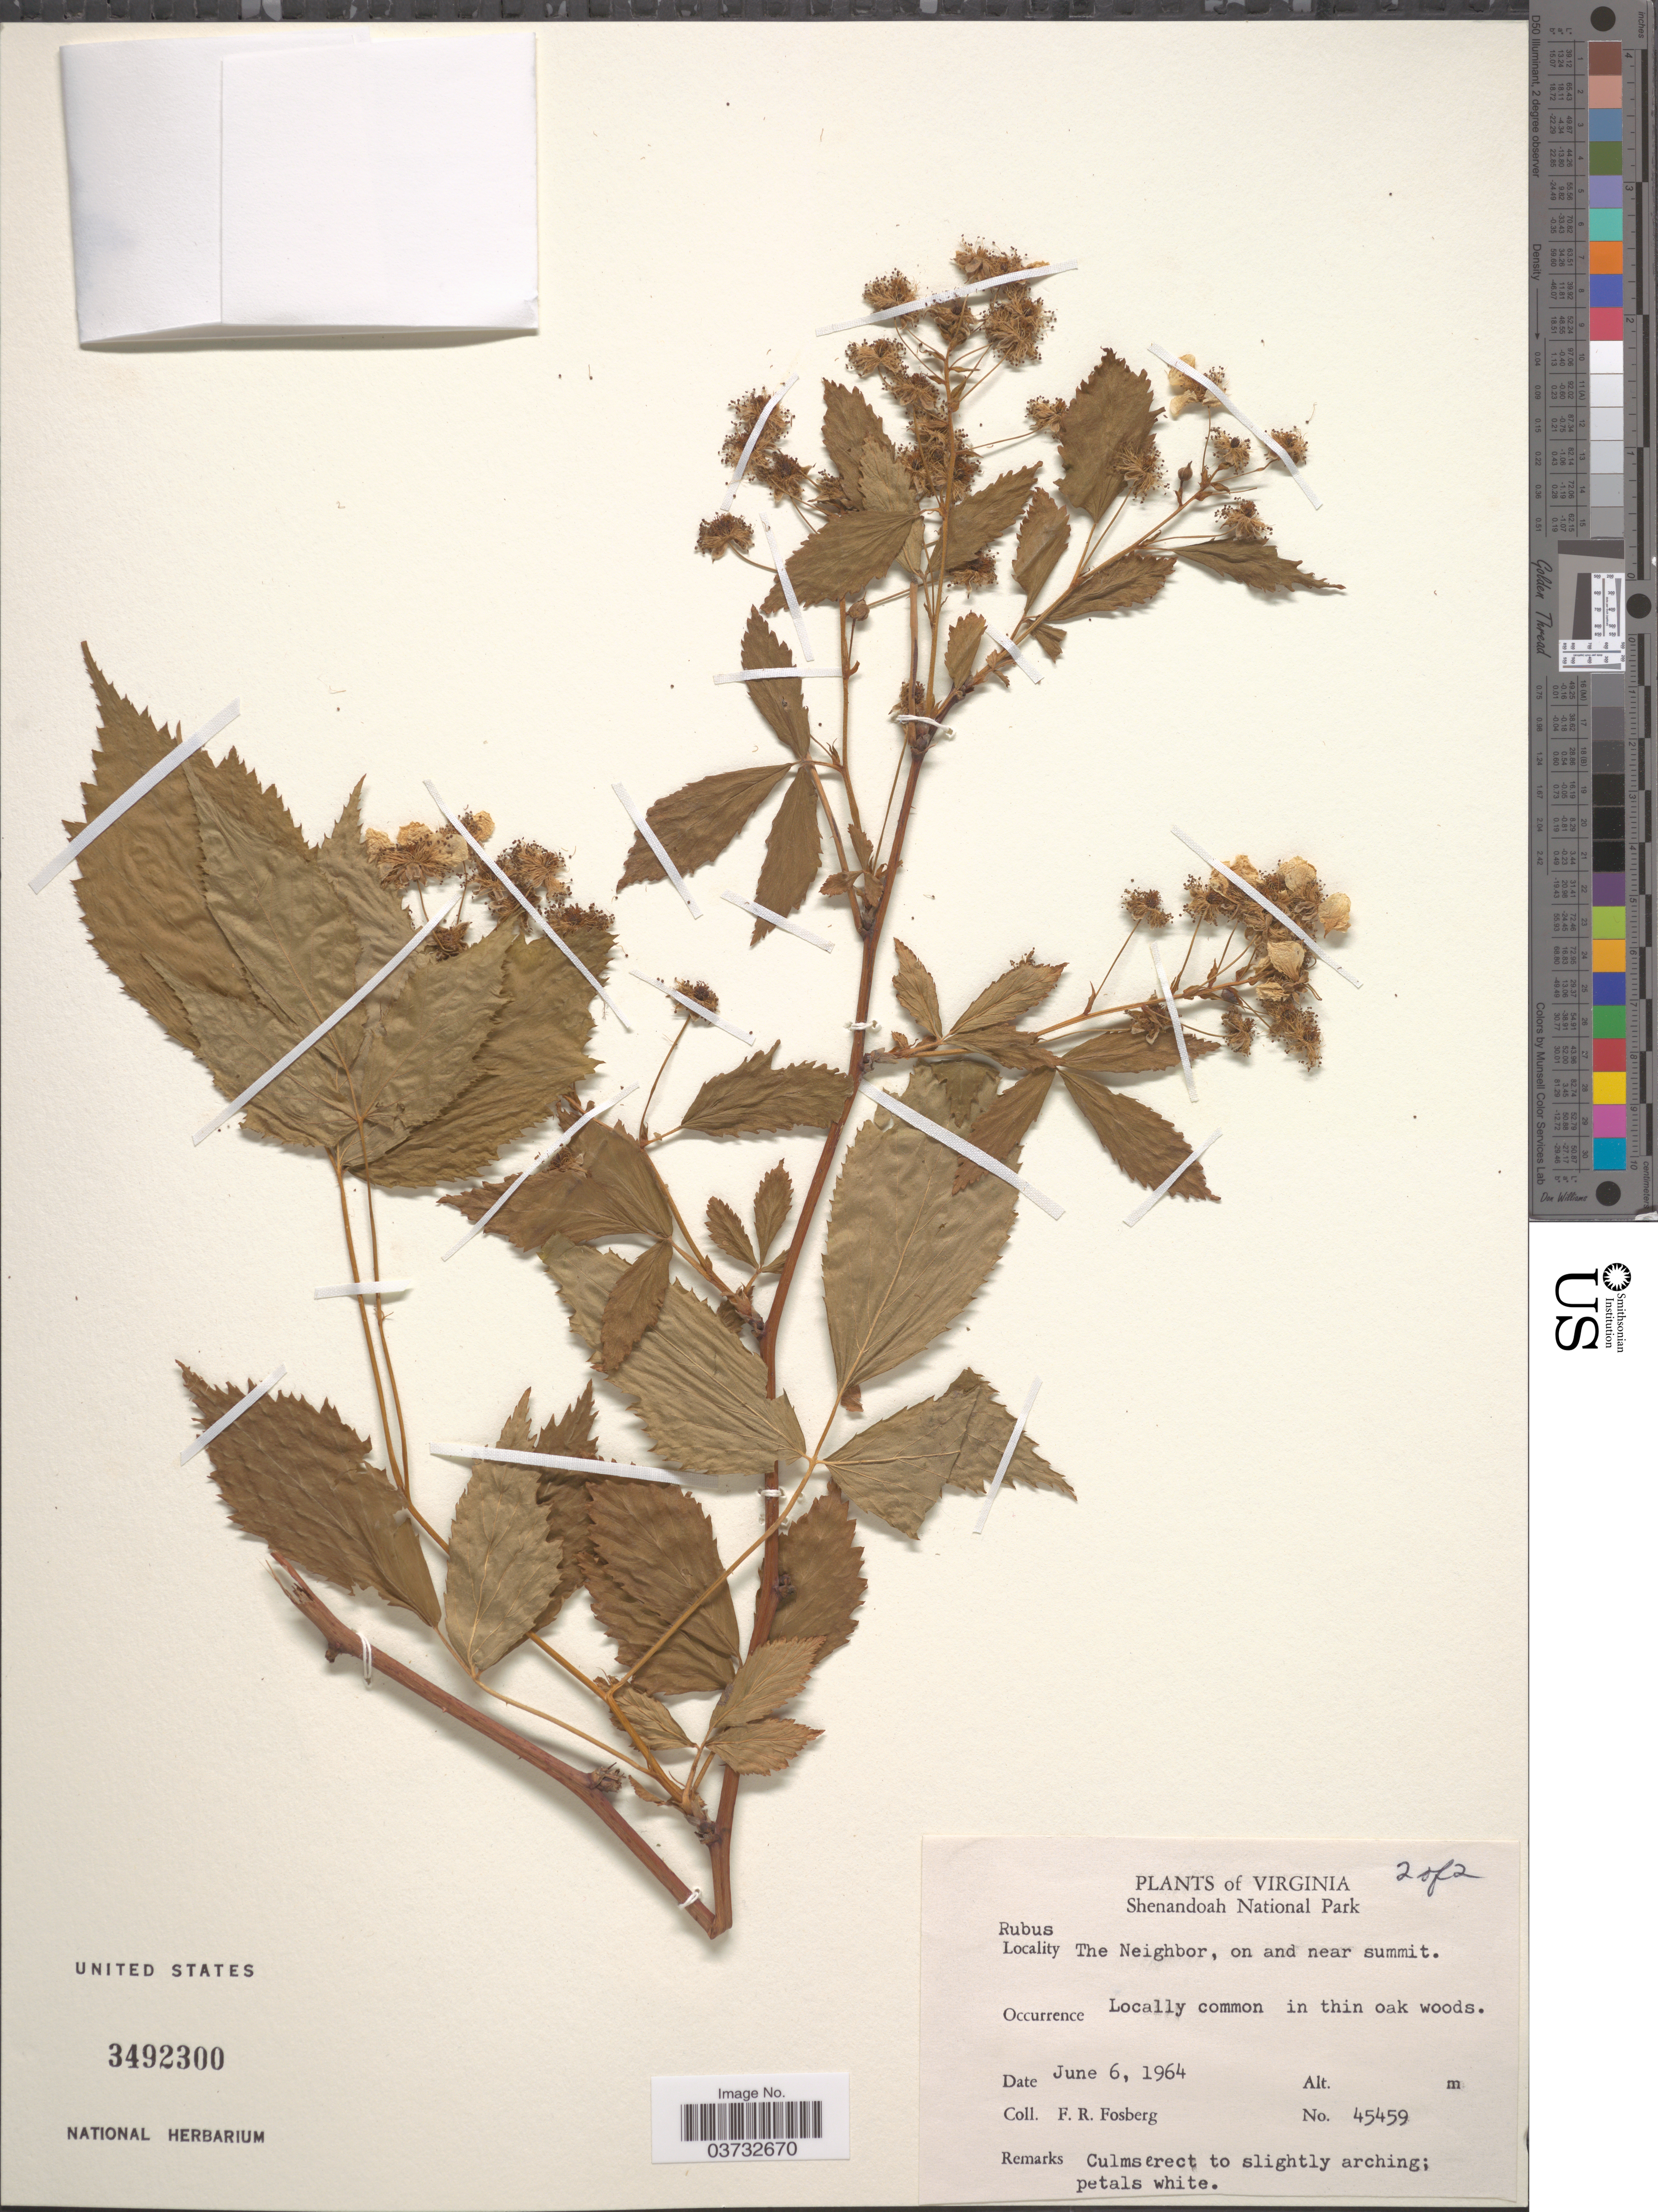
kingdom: Plantae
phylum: Tracheophyta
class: Magnoliopsida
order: Rosales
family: Rosaceae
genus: Rubus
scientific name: Rubus sp.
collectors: F. R. Fosberg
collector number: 45459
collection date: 1964-06-06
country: United States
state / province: Virginia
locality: Shenandoah National Park. The Neighbor, on and near summit.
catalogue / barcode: US 3492300